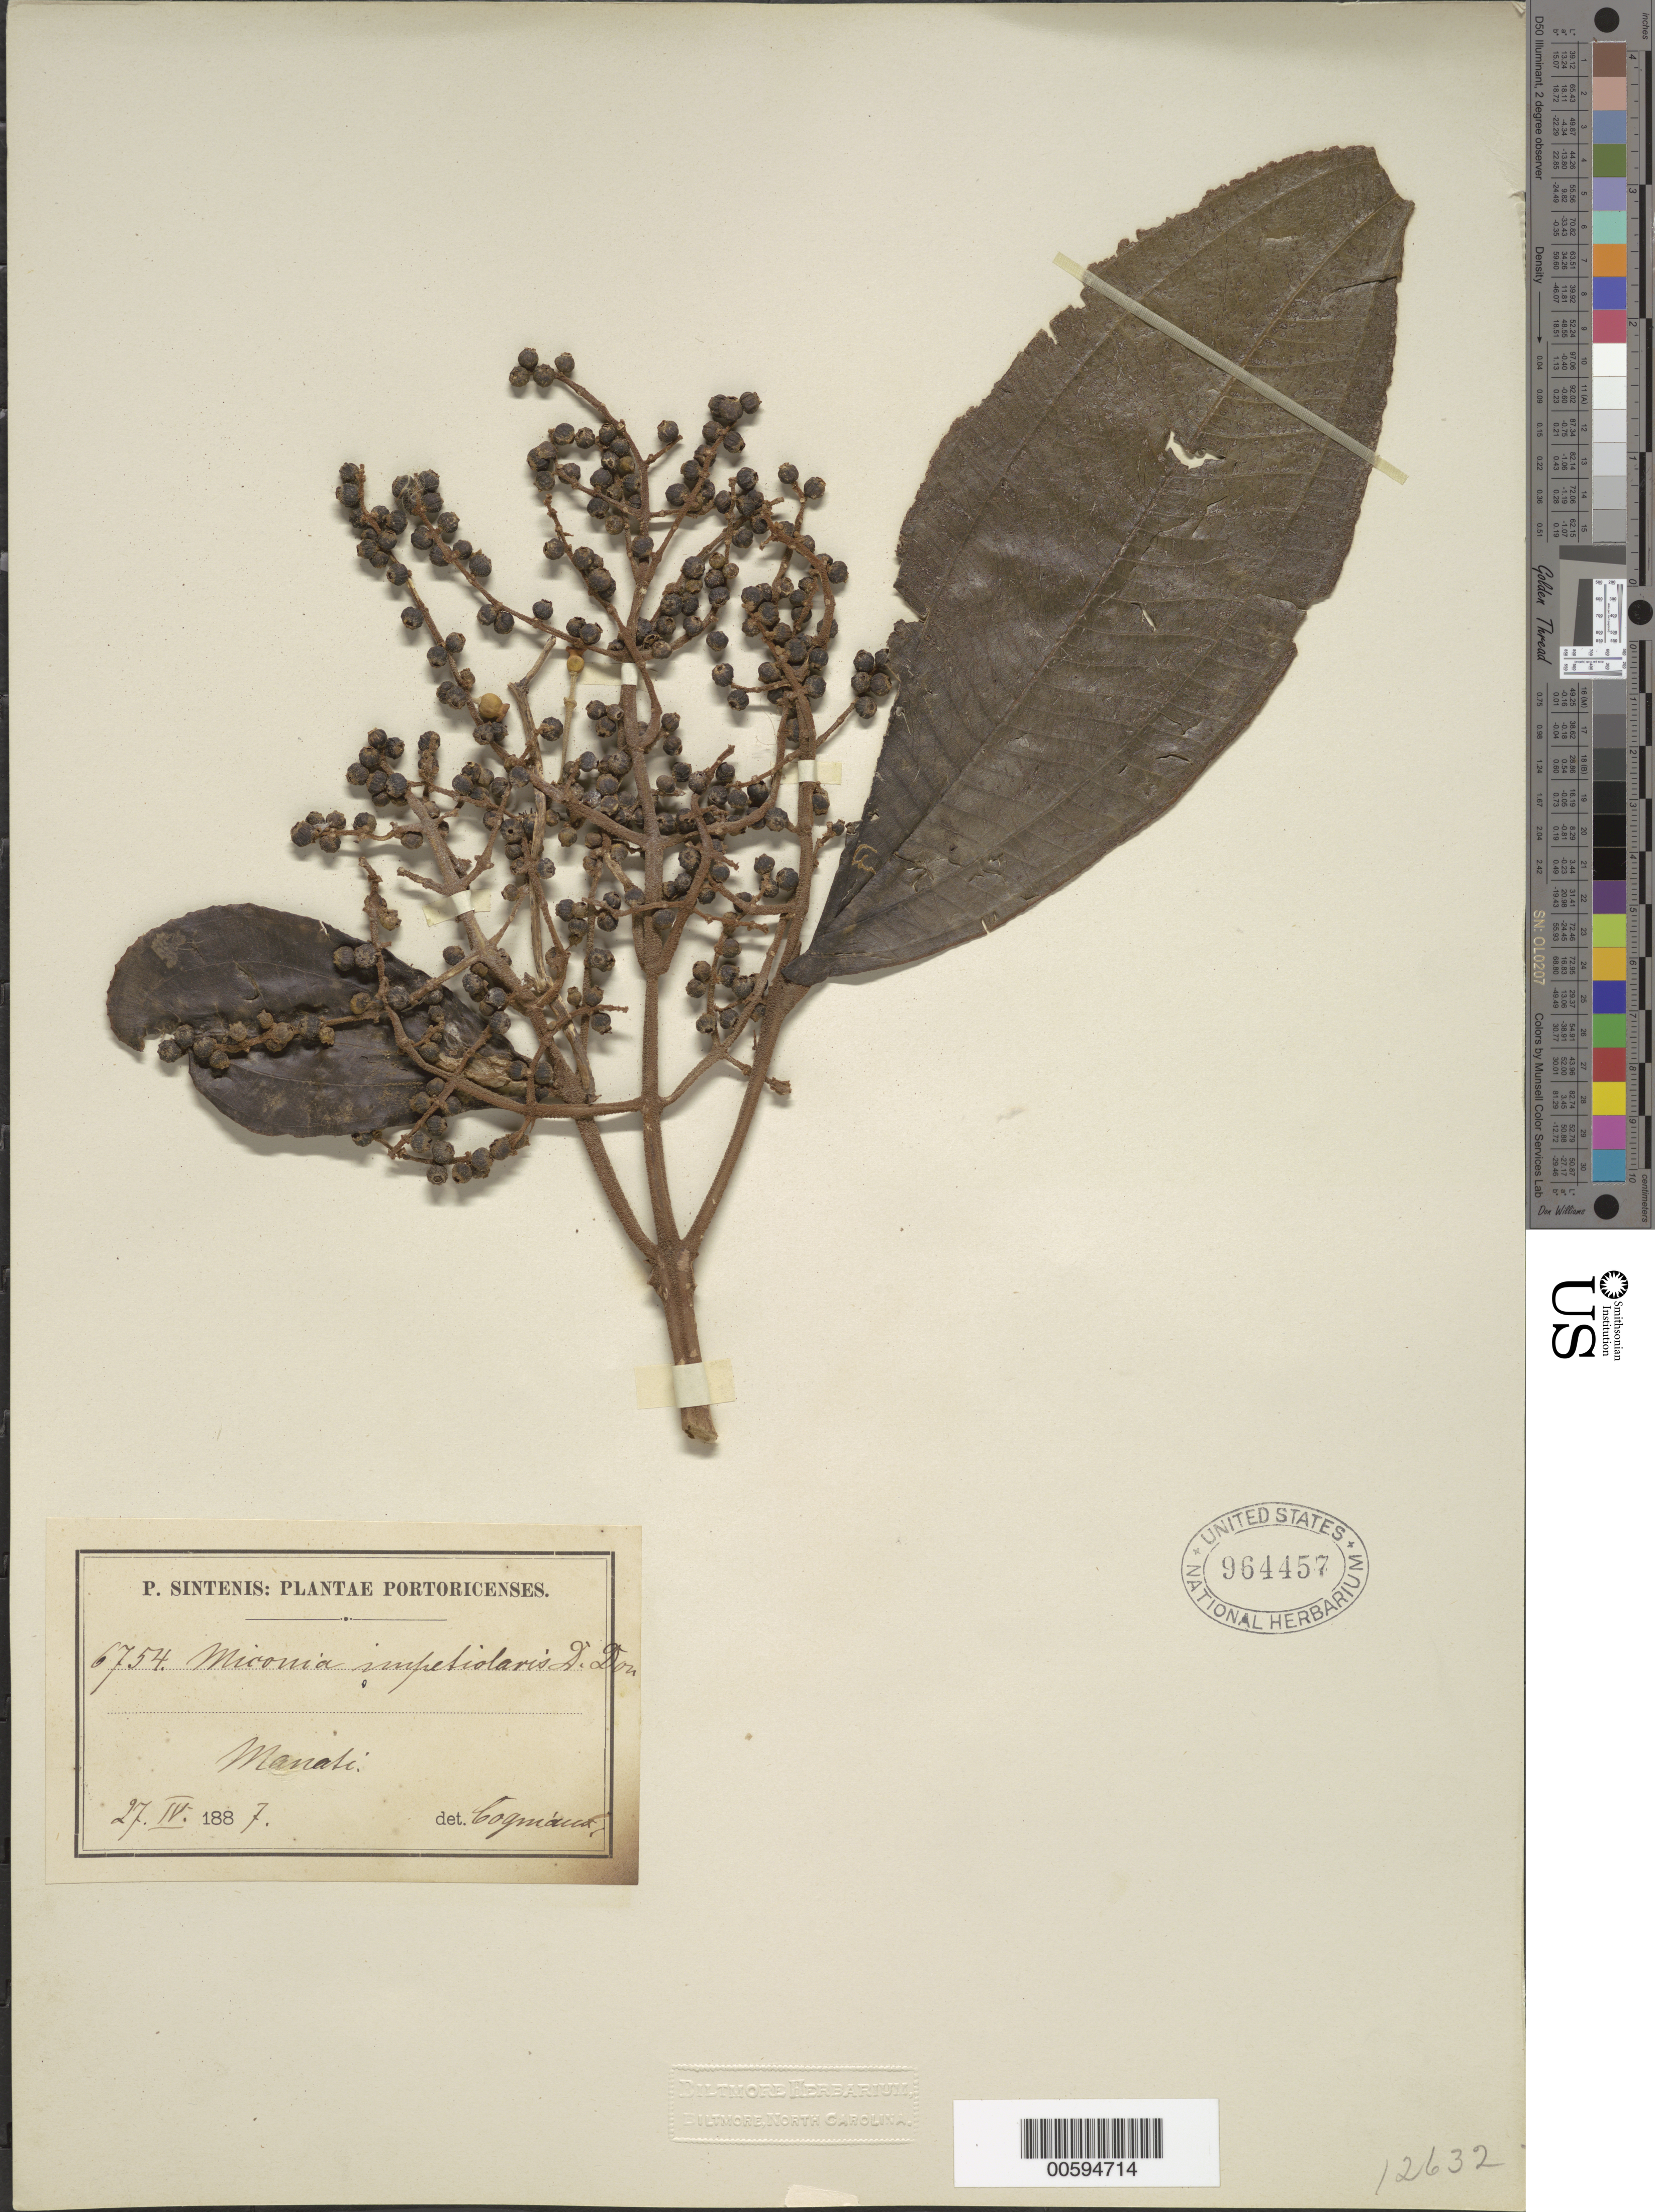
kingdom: Plantae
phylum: Tracheophyta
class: Magnoliopsida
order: Myrtales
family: Melastomataceae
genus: Miconia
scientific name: Miconia thomasiana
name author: DC.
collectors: P. Sintenis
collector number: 6754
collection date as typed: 27 Apr 1887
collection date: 1887-04-27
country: Puerto Rico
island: Greater Antilles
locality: Manati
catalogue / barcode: US 964457